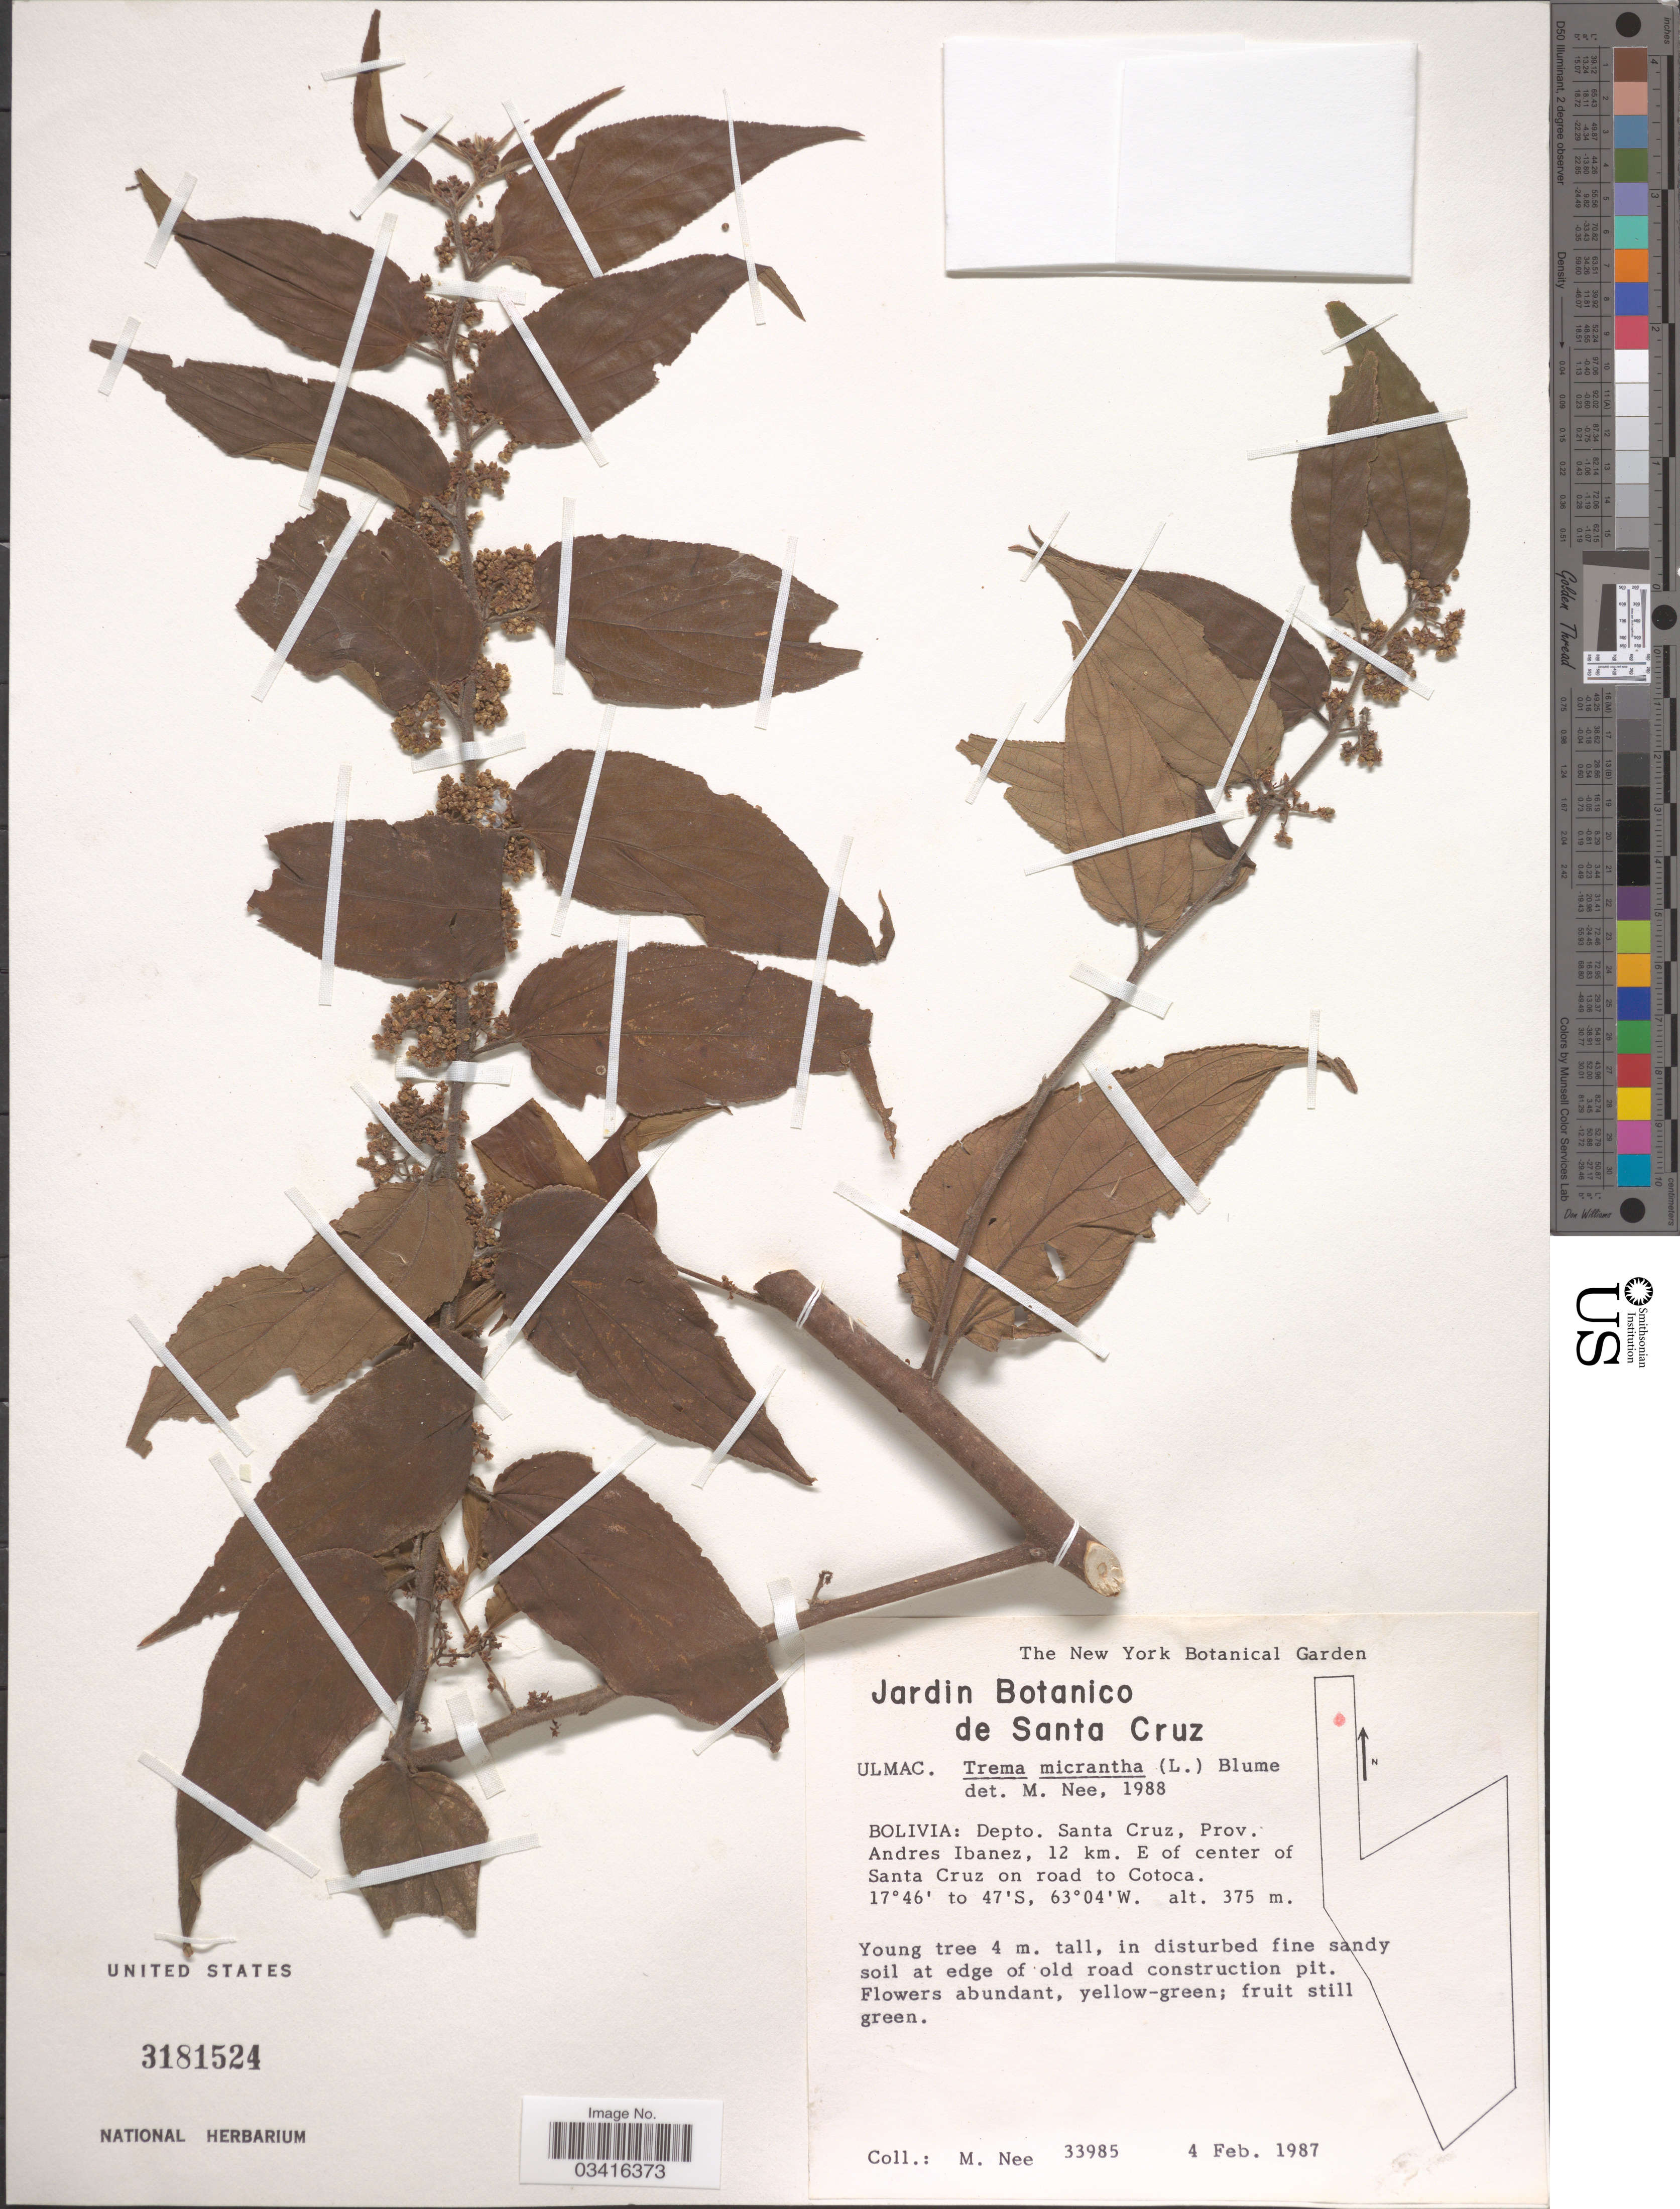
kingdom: Plantae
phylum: Tracheophyta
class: Magnoliopsida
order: Rosales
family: Cannabaceae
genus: Trema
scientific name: Trema micranthum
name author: (L.) Blume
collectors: M. Nee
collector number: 33985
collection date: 1987-02-04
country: Bolivia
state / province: Santa Cruz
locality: Depto. Santa Cruz, Prov. Andres Ibanez, 12 km. E of center of Santa Cruz on road to Cotoca.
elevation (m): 375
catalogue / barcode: US 3181524